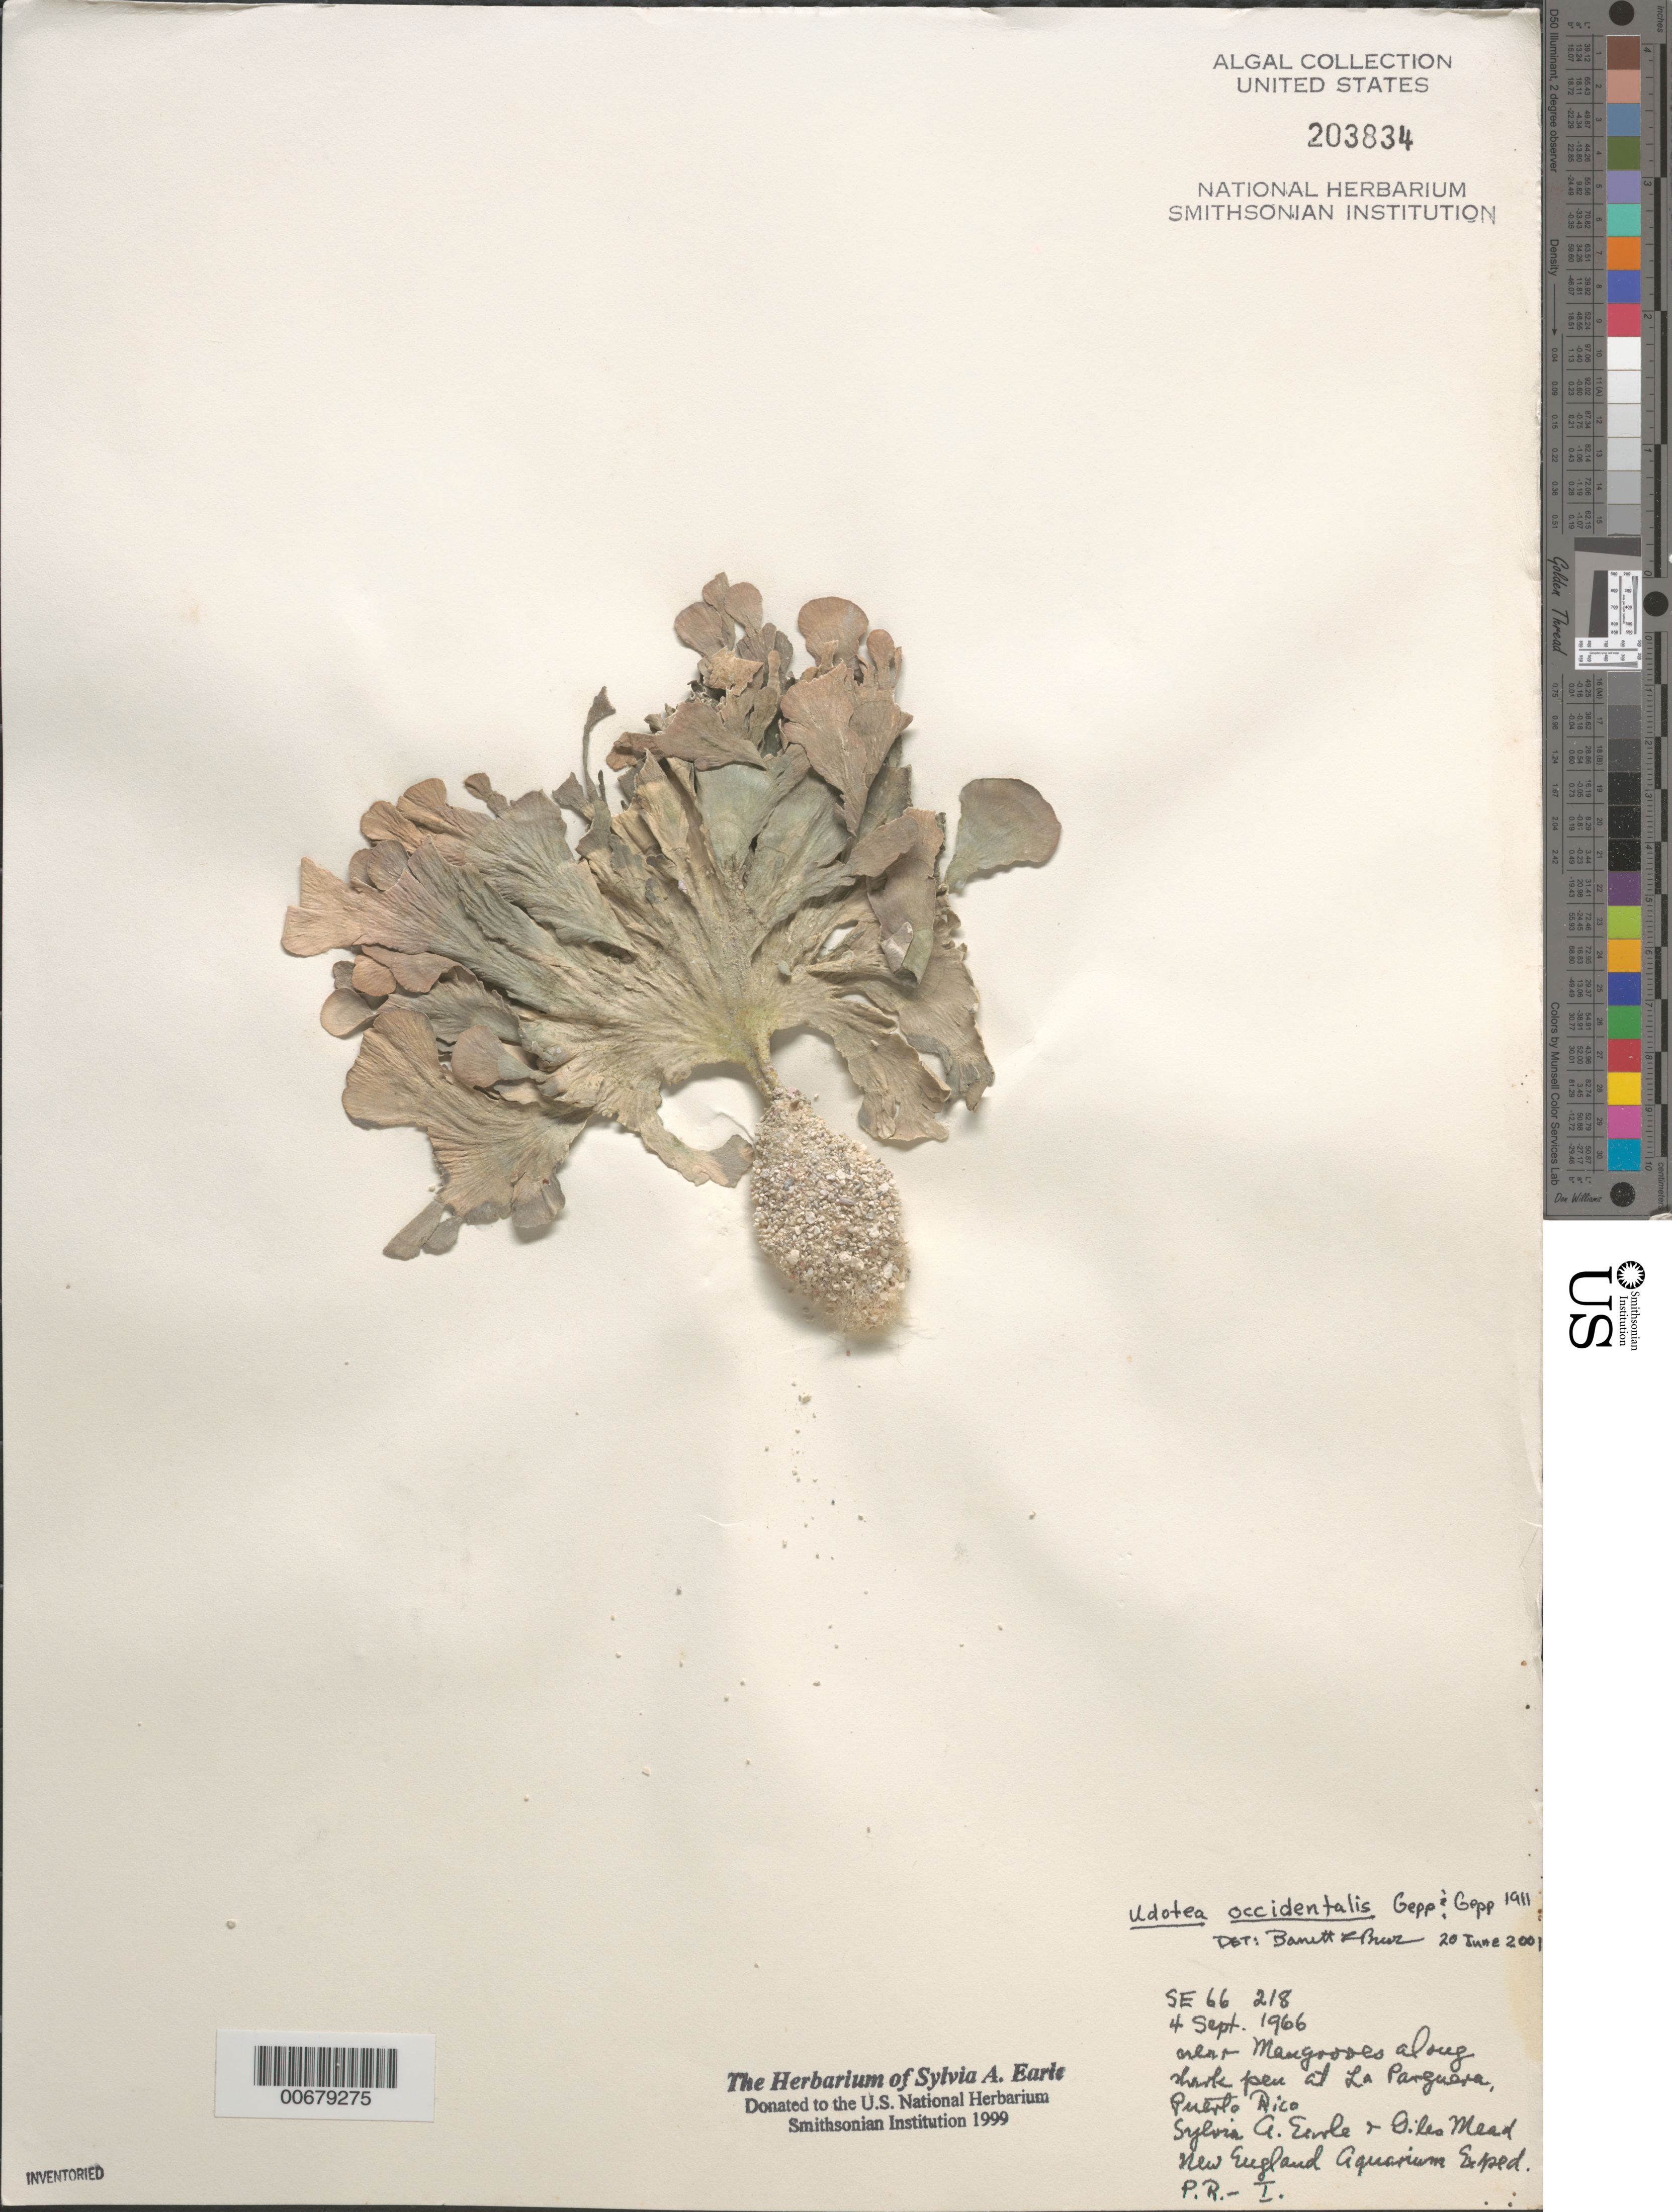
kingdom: Plantae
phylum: Chlorophyta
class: Ulvophyceae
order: Bryopsidales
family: Udoteaceae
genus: Udotea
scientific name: Udotea occidentalis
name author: A. Gepp & E. Gepp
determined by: Brooks, B. L., (BOT), Smithsonian Institution - National Museum of Natural History (UNITED STATES)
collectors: S. A. Earle & G. W. Mead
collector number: SE 66218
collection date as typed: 04 Sep 1966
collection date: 1966-09-04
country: Puerto Rico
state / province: Lajas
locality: La Parguera, Shark Pen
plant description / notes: New England Aquarium Expedition to Puerto Rico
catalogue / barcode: US 203834